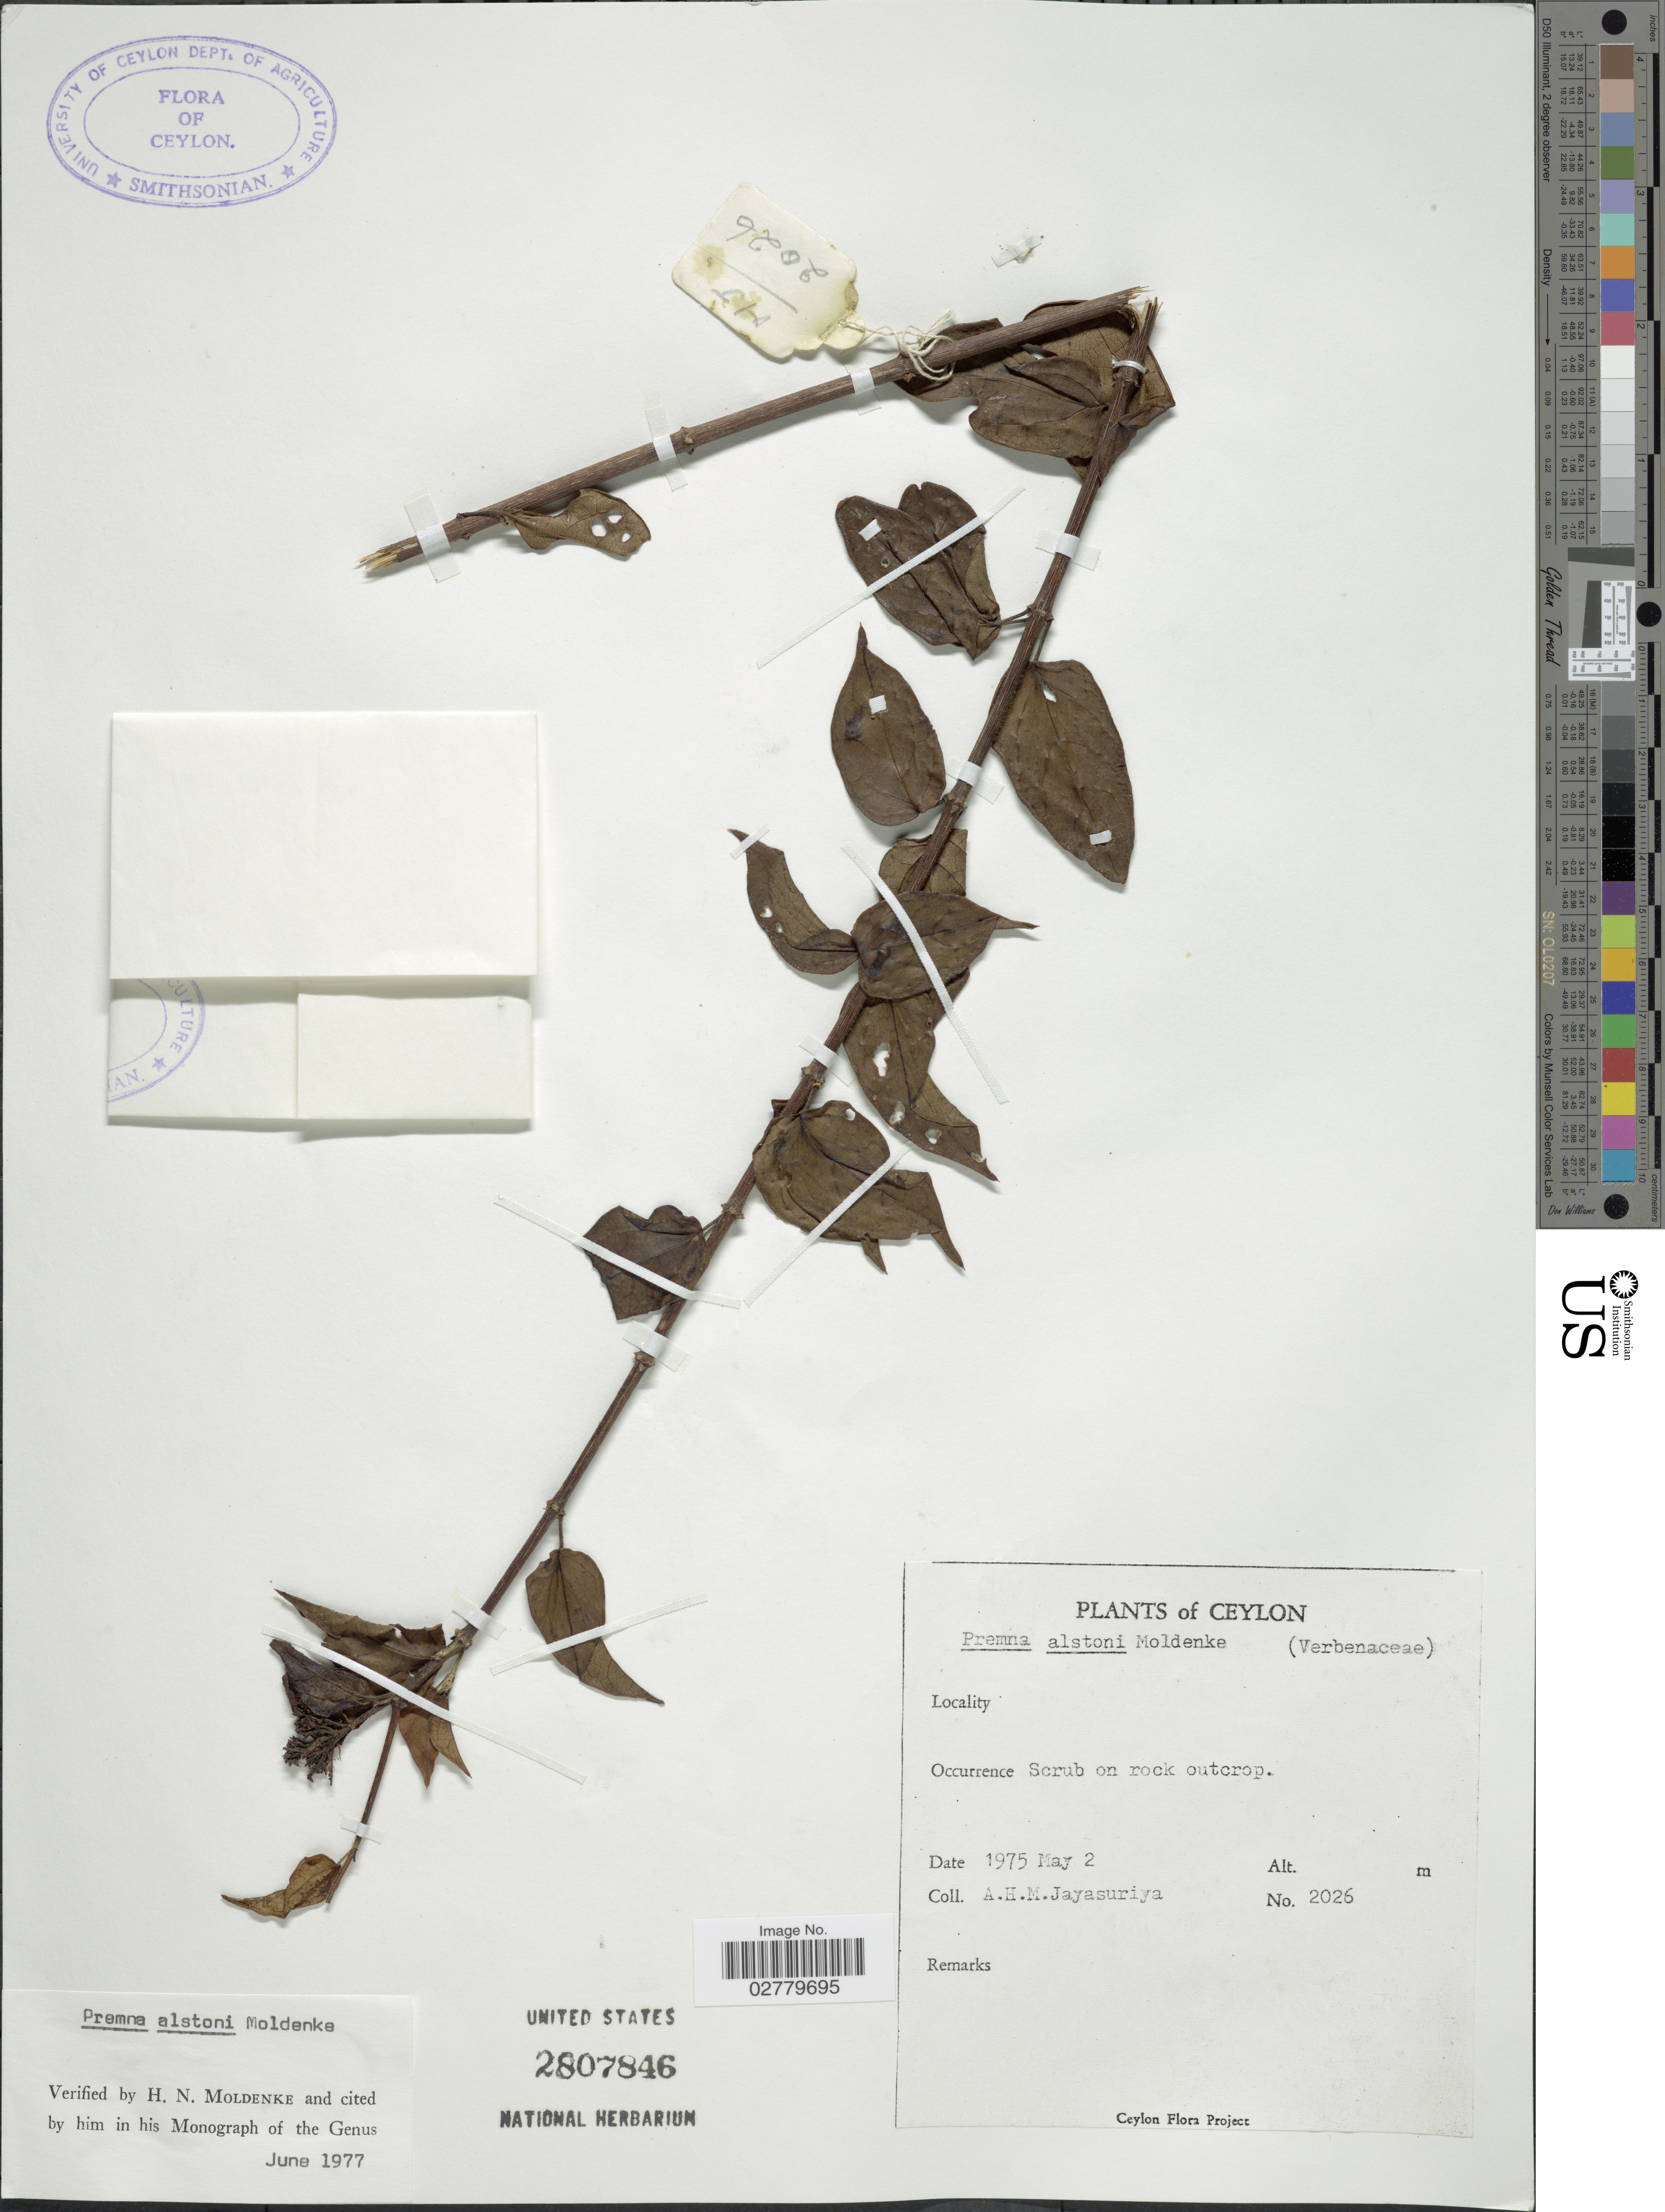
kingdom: Plantae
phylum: Tracheophyta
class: Magnoliopsida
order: Lamiales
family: Lamiaceae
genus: Premna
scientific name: Premna alstonii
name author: Moldenke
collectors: A. H. Jayasuriya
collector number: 2026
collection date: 1975-05-02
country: Sri Lanka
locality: Ceylon.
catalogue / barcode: US 2807846